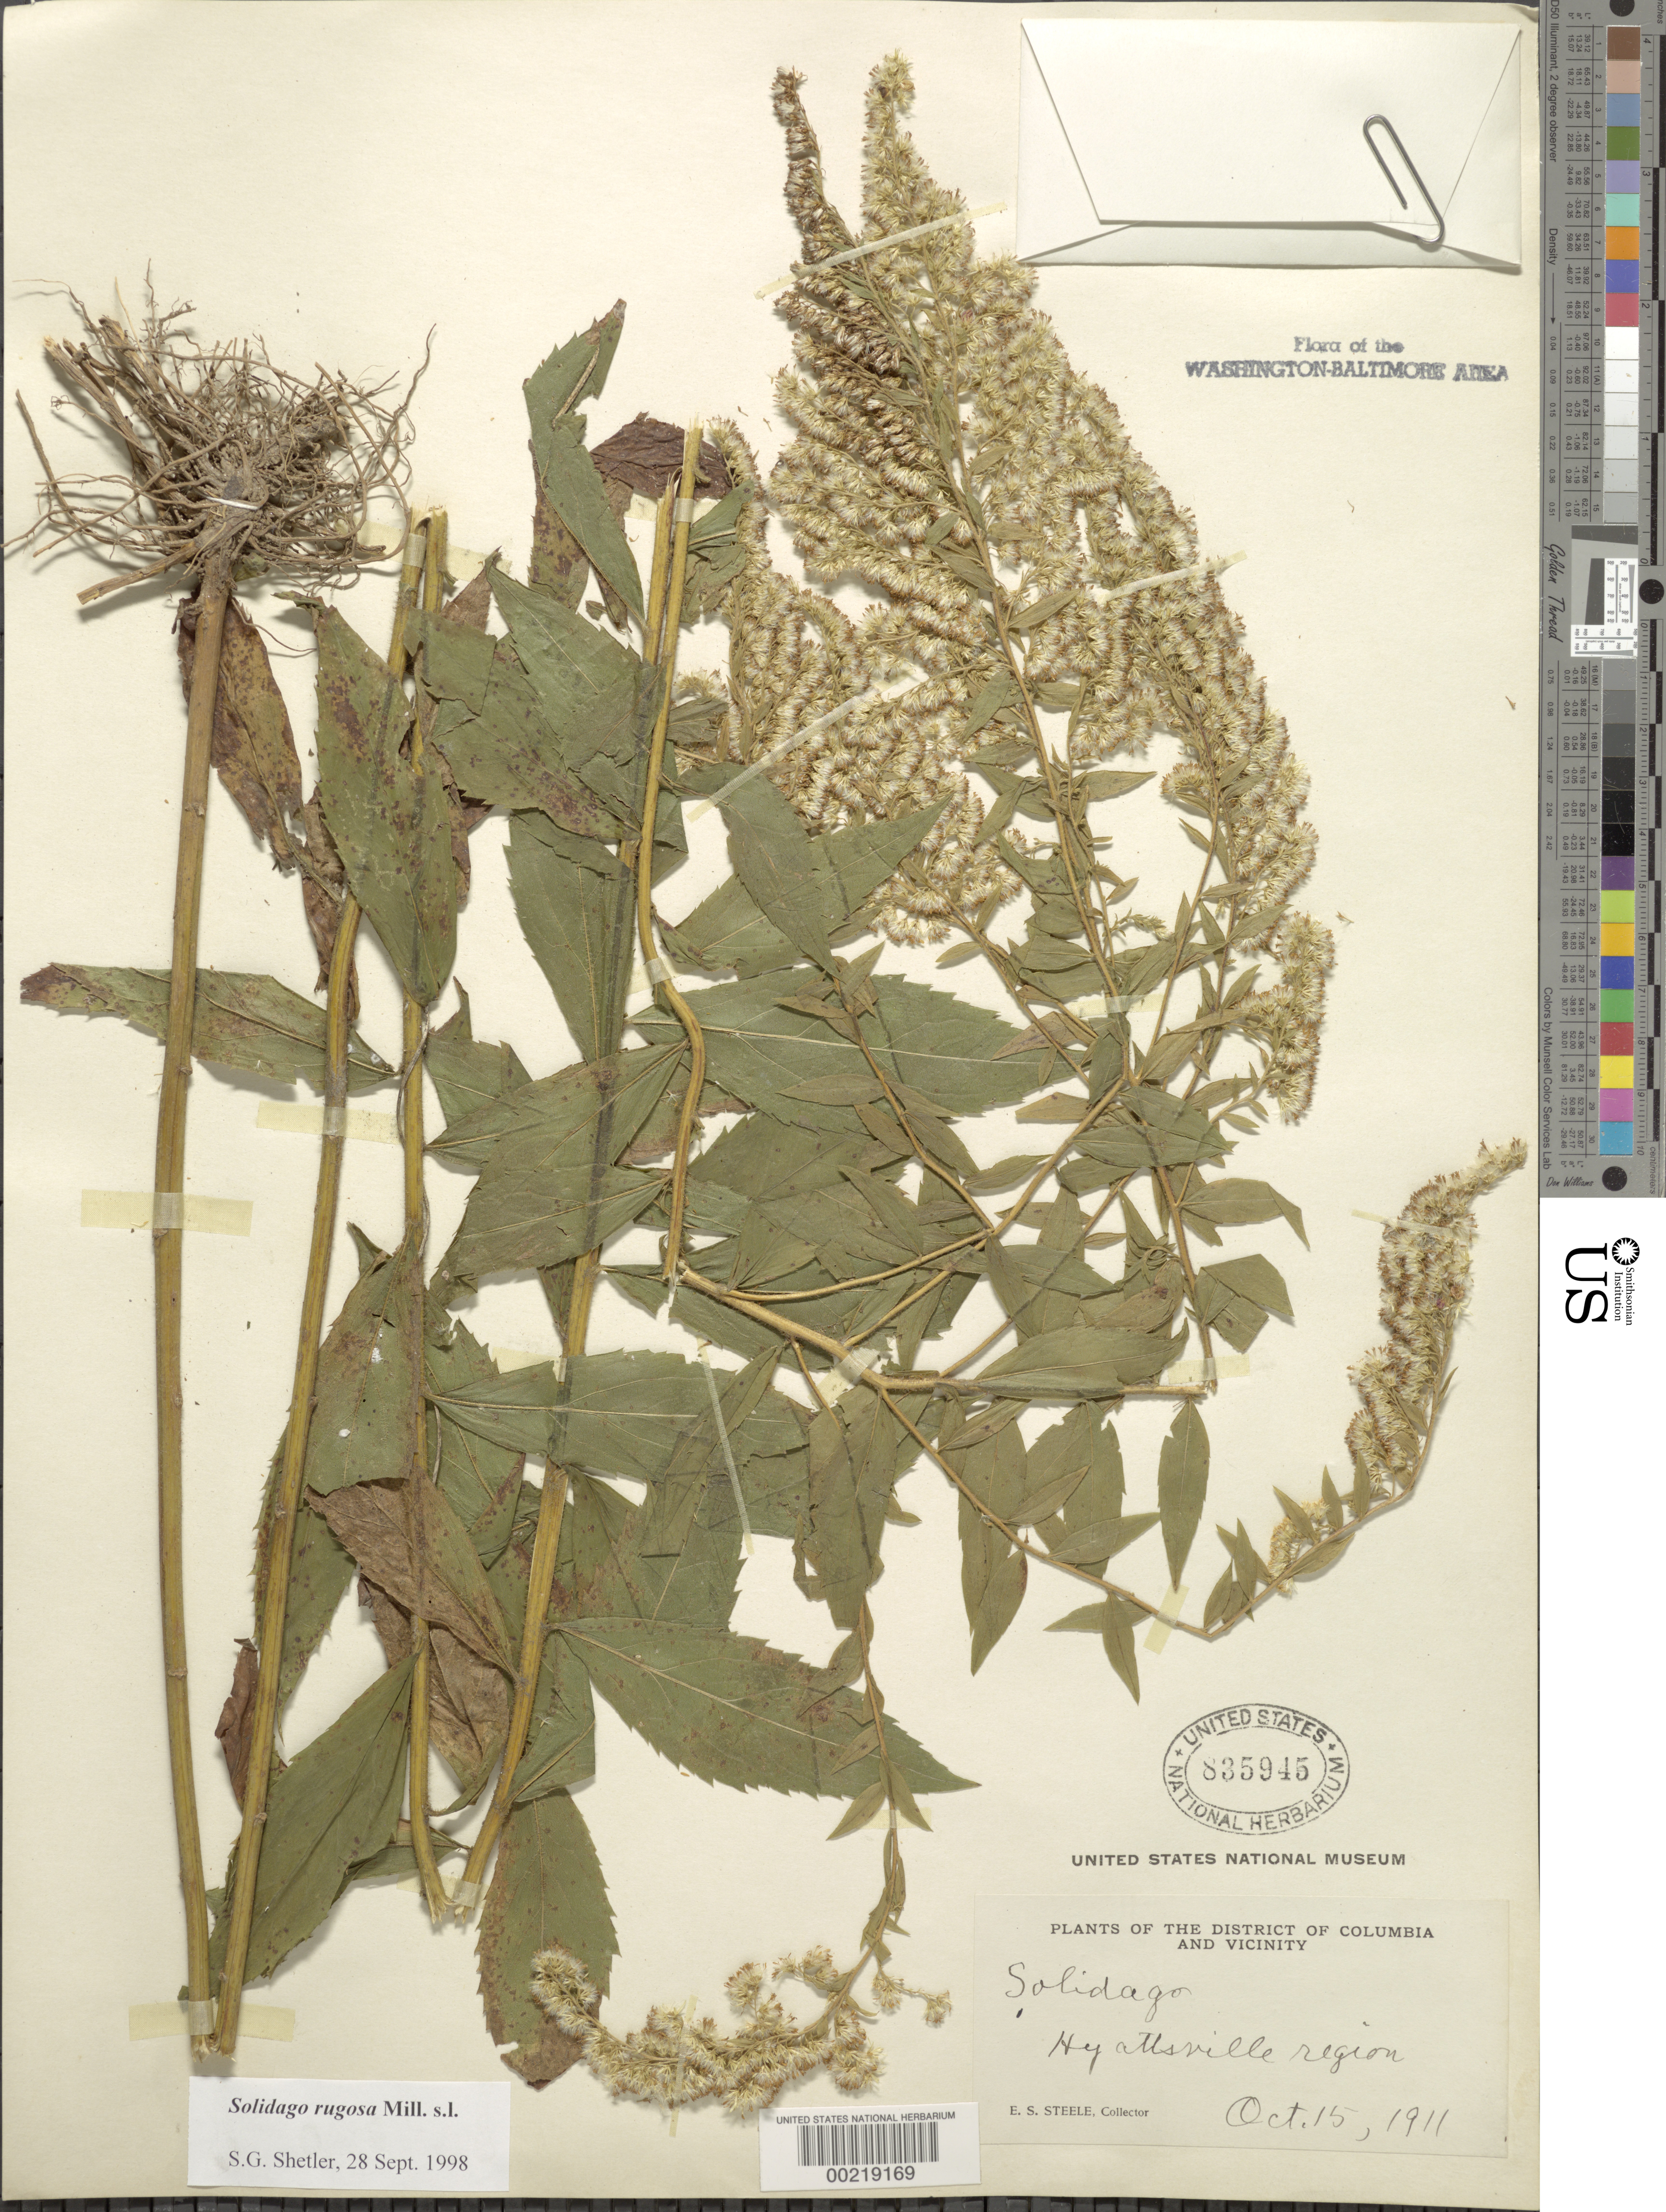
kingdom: Plantae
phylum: Tracheophyta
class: Magnoliopsida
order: Asterales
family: Asteraceae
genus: Solidago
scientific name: Solidago rugosa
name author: Mill.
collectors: E. Steele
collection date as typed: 15 Oct 1911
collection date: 1911-10-15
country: United States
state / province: Maryland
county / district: Prince George's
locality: Hyattsville Region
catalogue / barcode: US 835945